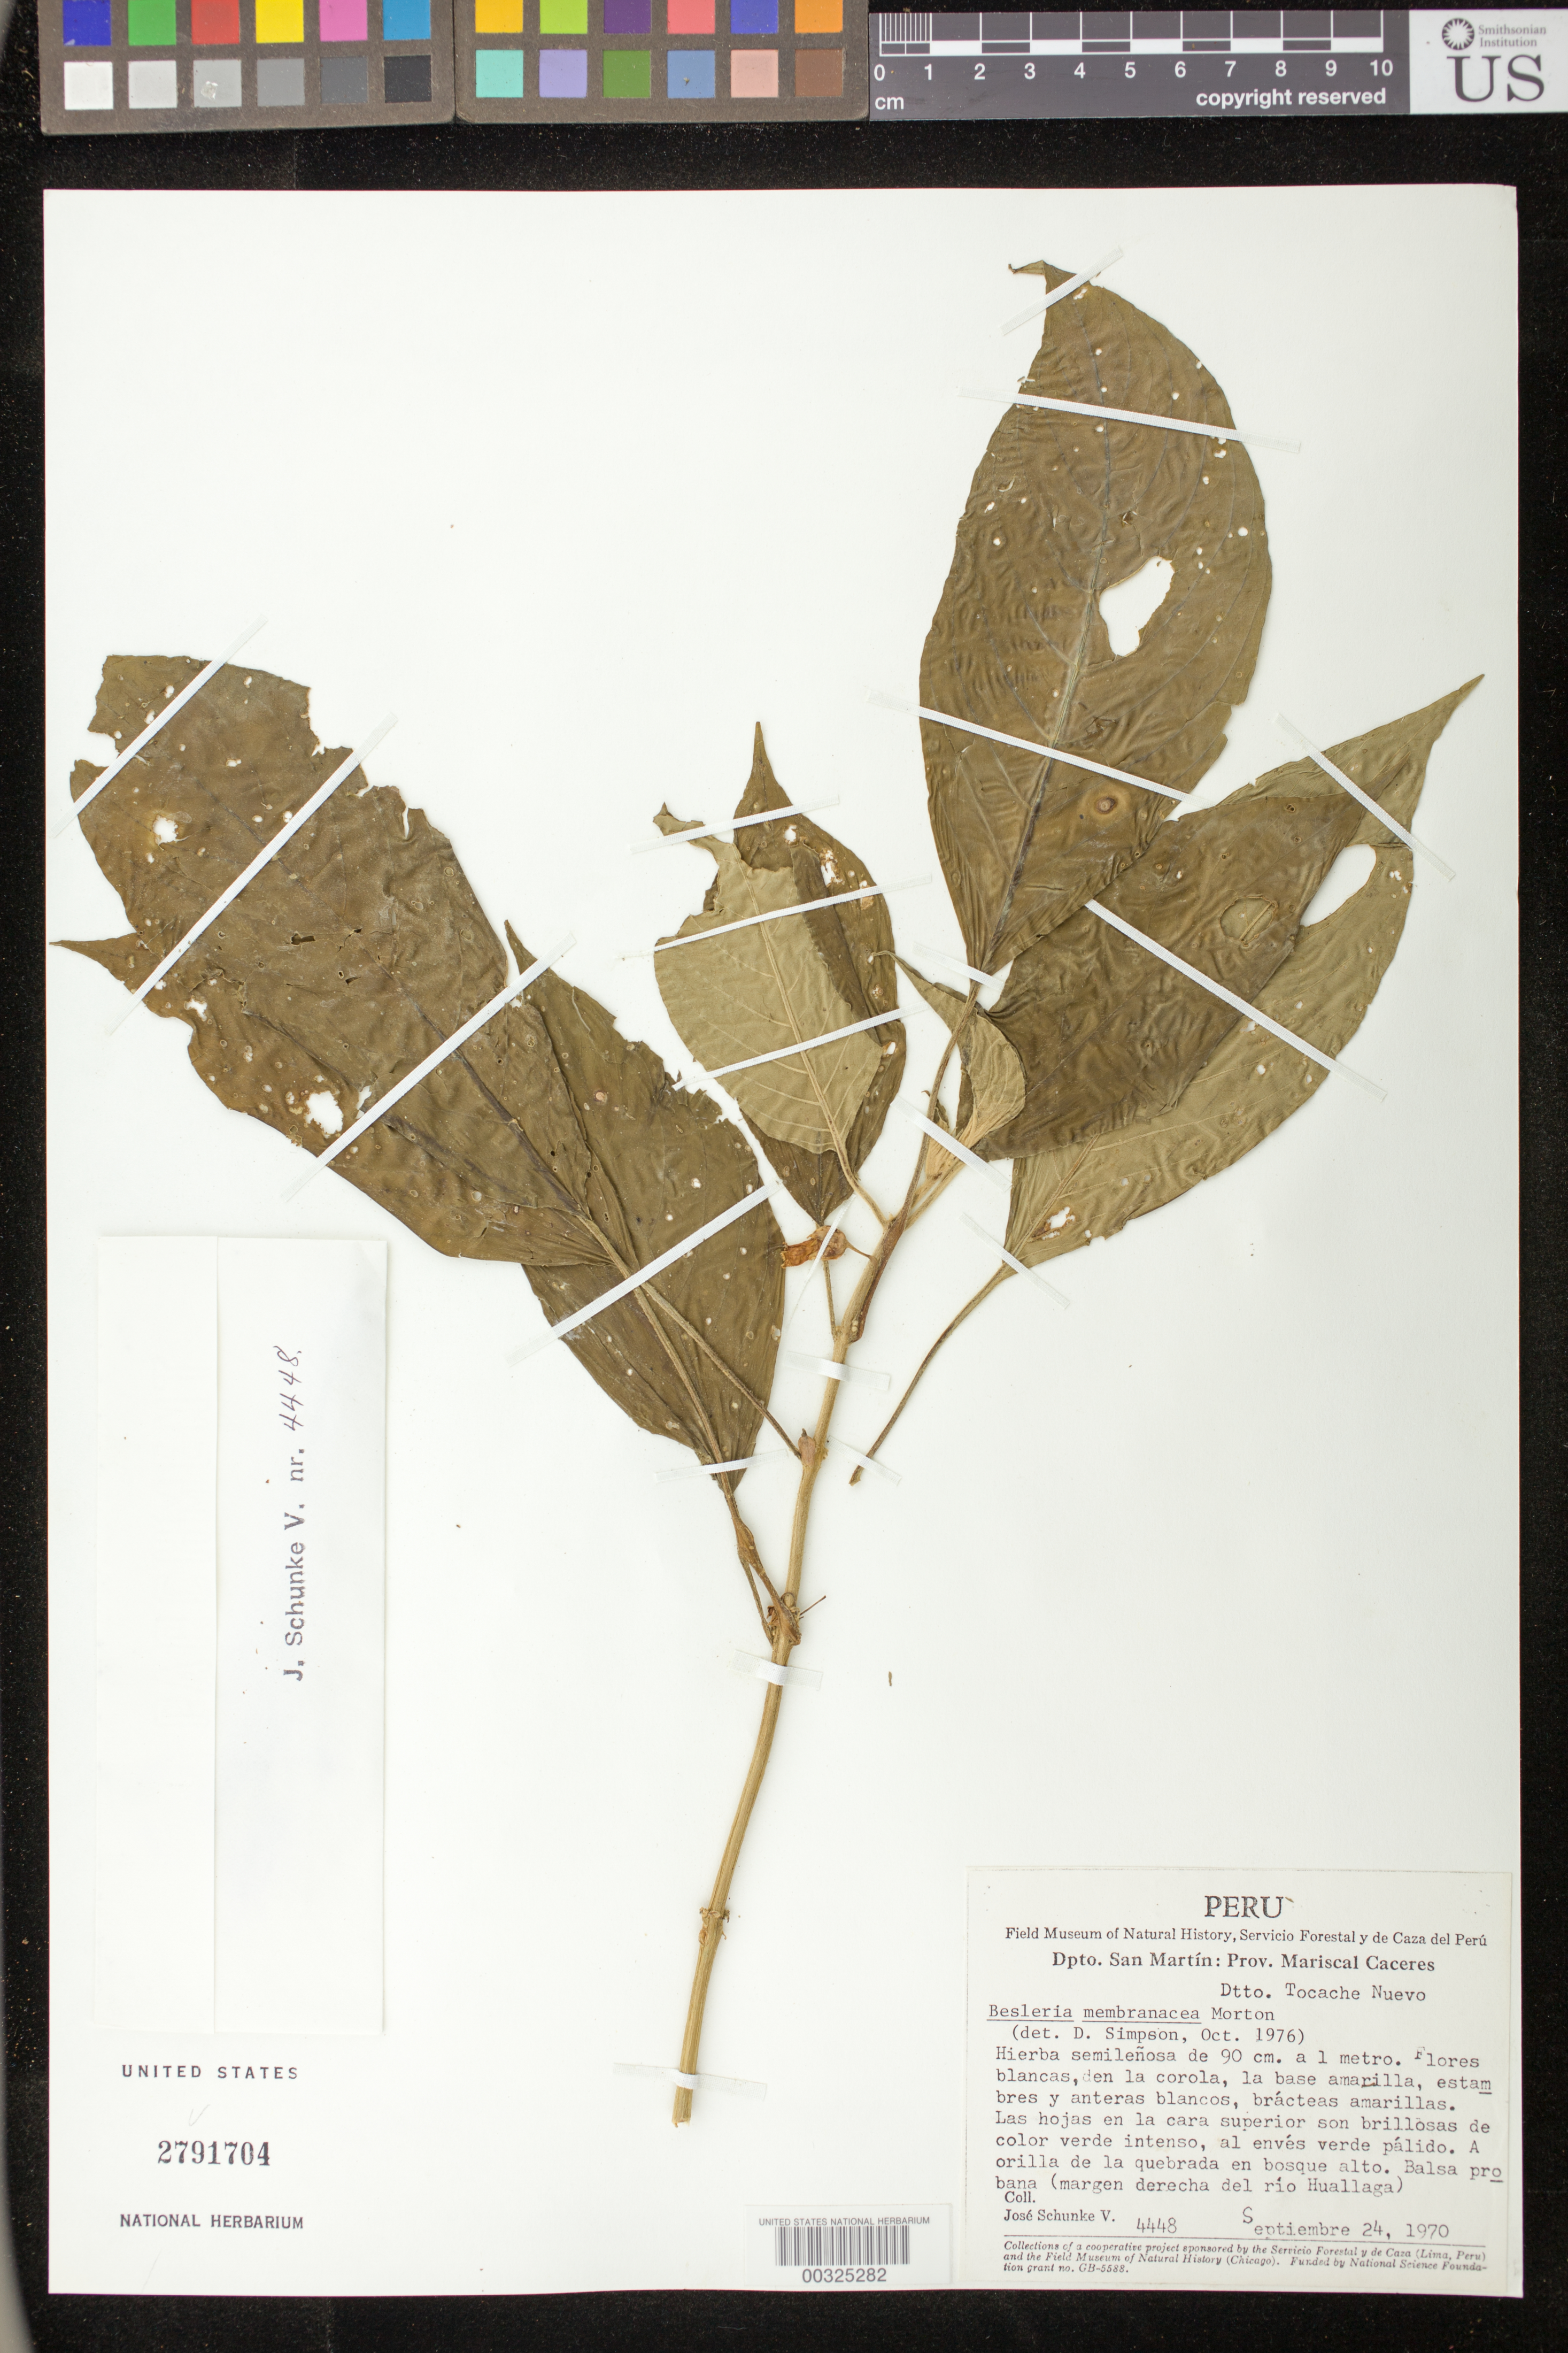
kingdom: Plantae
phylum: Tracheophyta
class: Magnoliopsida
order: Lamiales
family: Gesneriaceae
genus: Besleria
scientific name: Besleria membranacea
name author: C.V. Morton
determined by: Skog, Laurence E.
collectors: J. Schunke Vigo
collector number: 4448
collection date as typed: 24 Sep 1970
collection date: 1970-09-24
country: Peru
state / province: San Martín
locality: Prov. Mariscal Cáceres, Dtto. Tocache Nuevo; Balsa probana (margen derecha del río Huallaga)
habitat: A orilla de la quebrada en bosque alto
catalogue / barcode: US 2791704